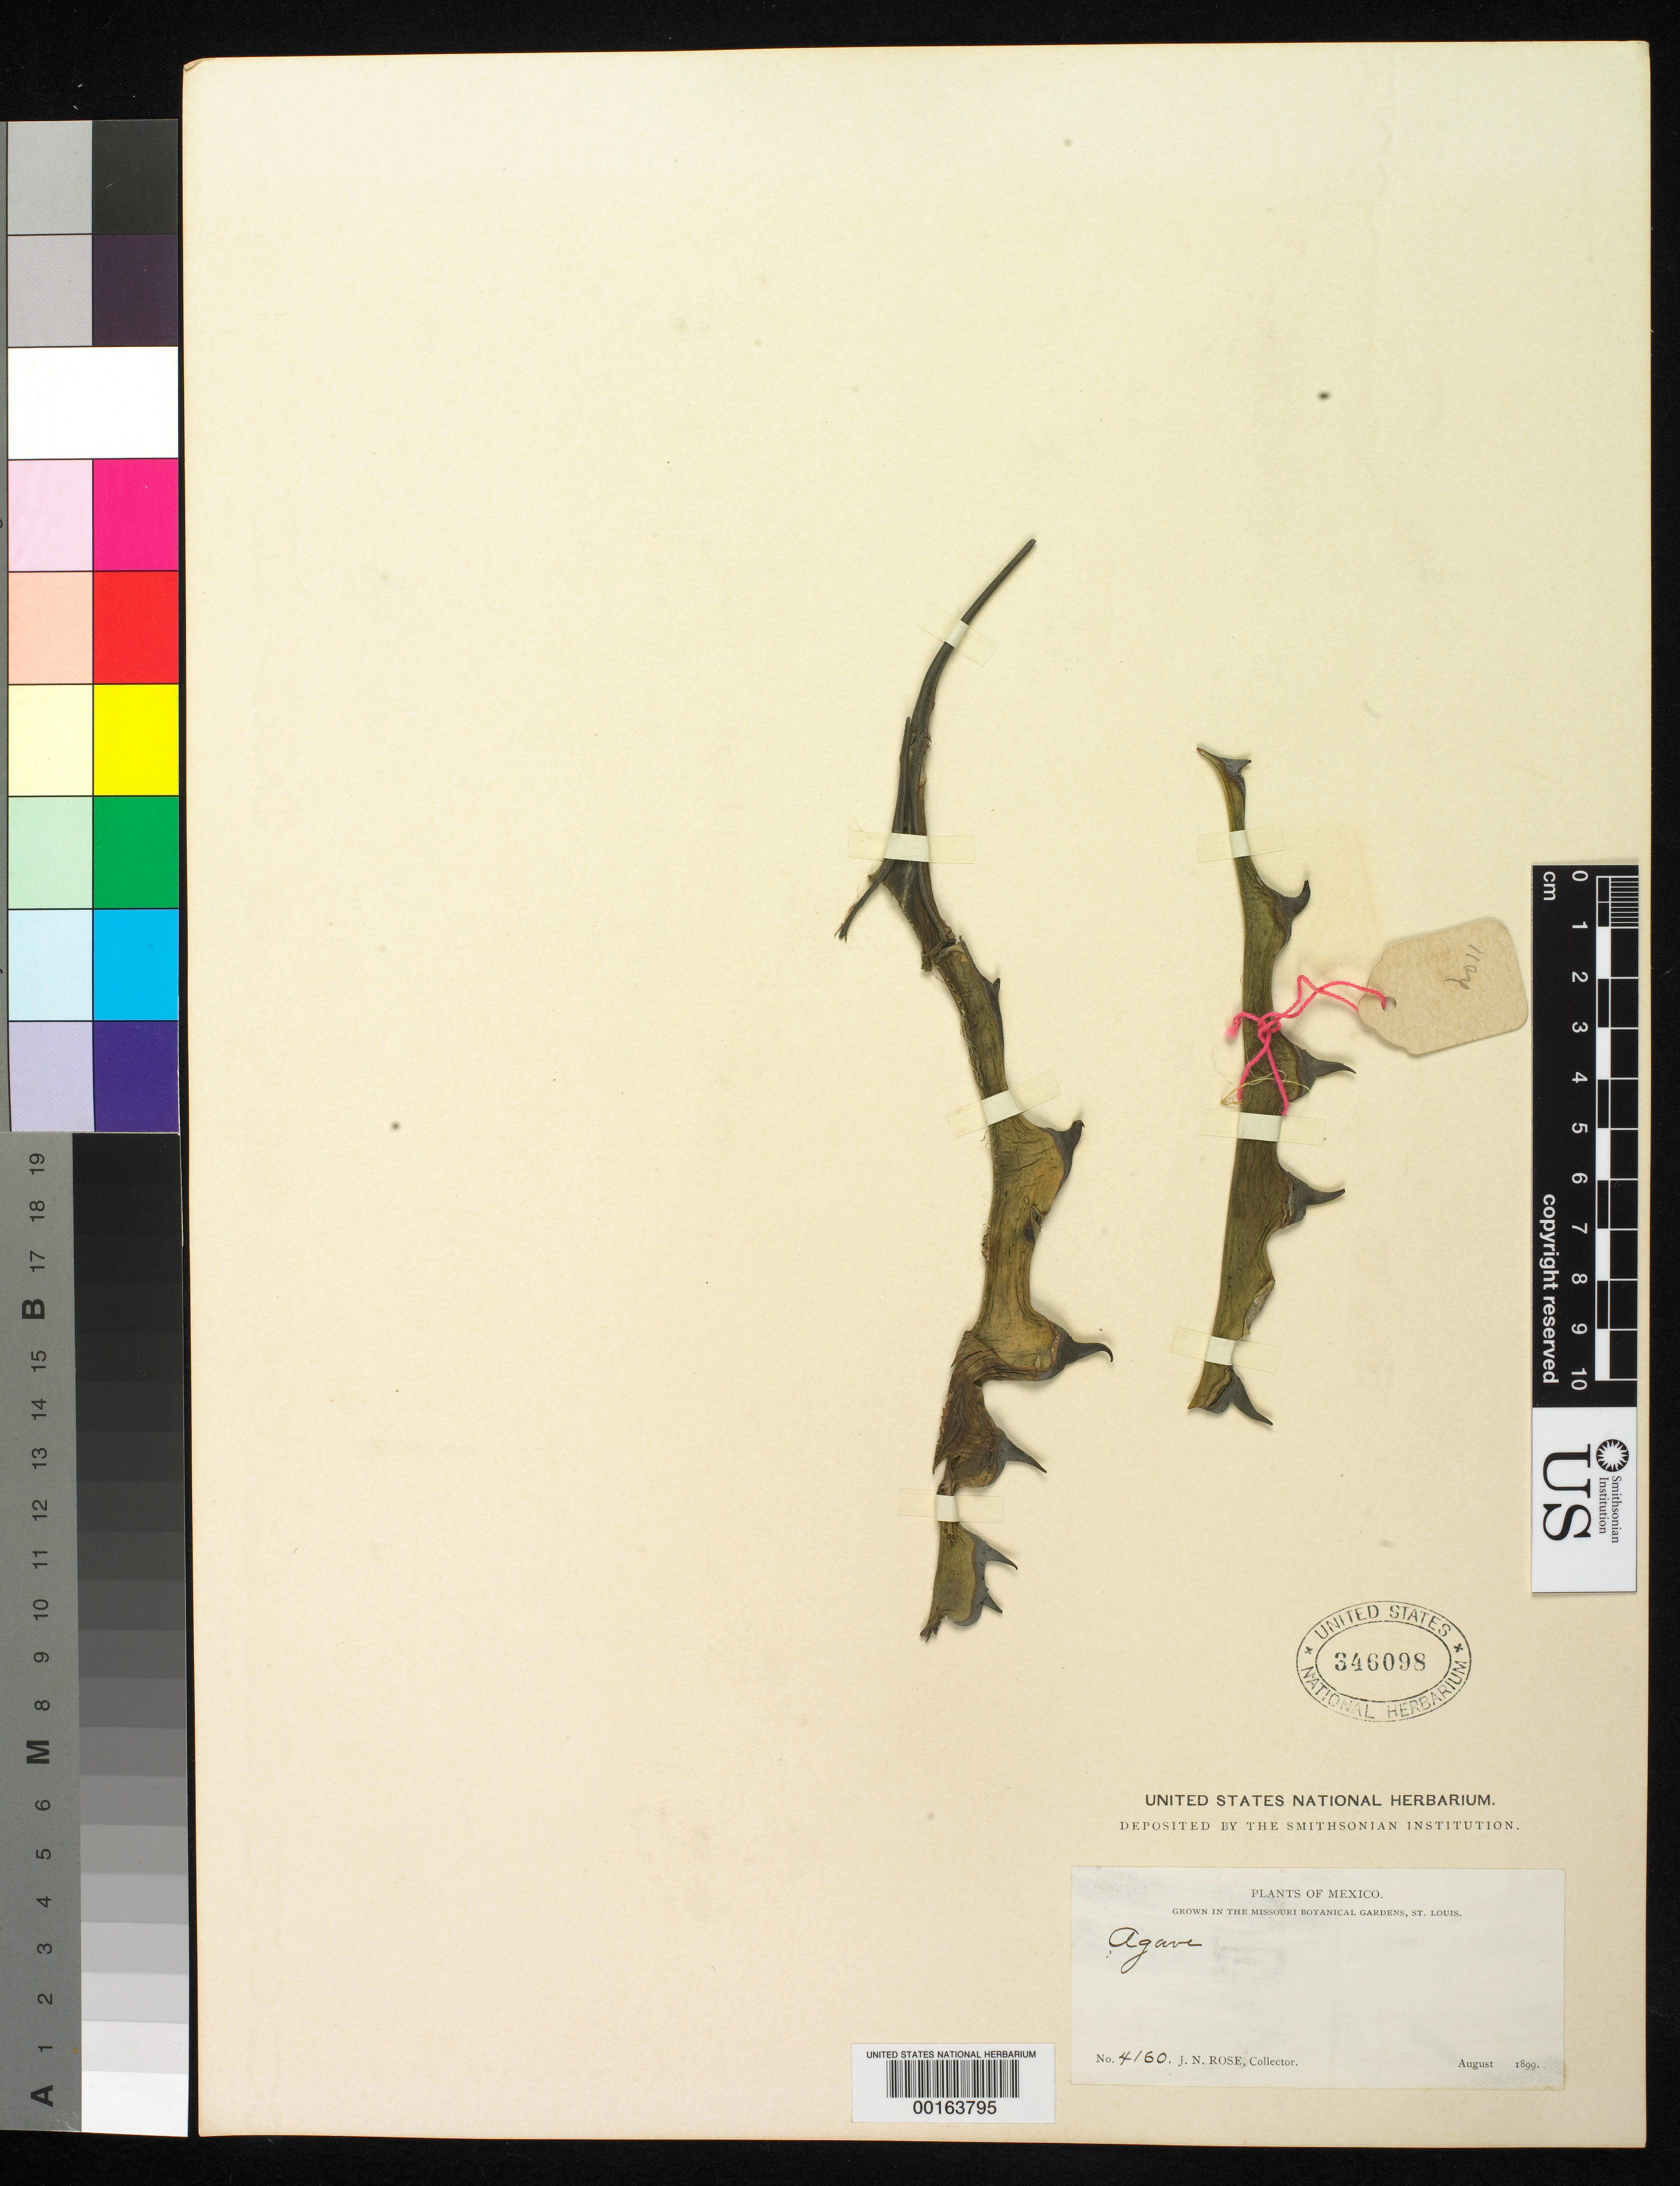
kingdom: Plantae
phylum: Tracheophyta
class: Liliopsida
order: Asparagales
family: Asparagaceae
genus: Agave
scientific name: Agave sp.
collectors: J. N. Rose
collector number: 4160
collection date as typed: Aug 1899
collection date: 1899-08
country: Mexico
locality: E of Monserrat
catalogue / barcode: US 346098